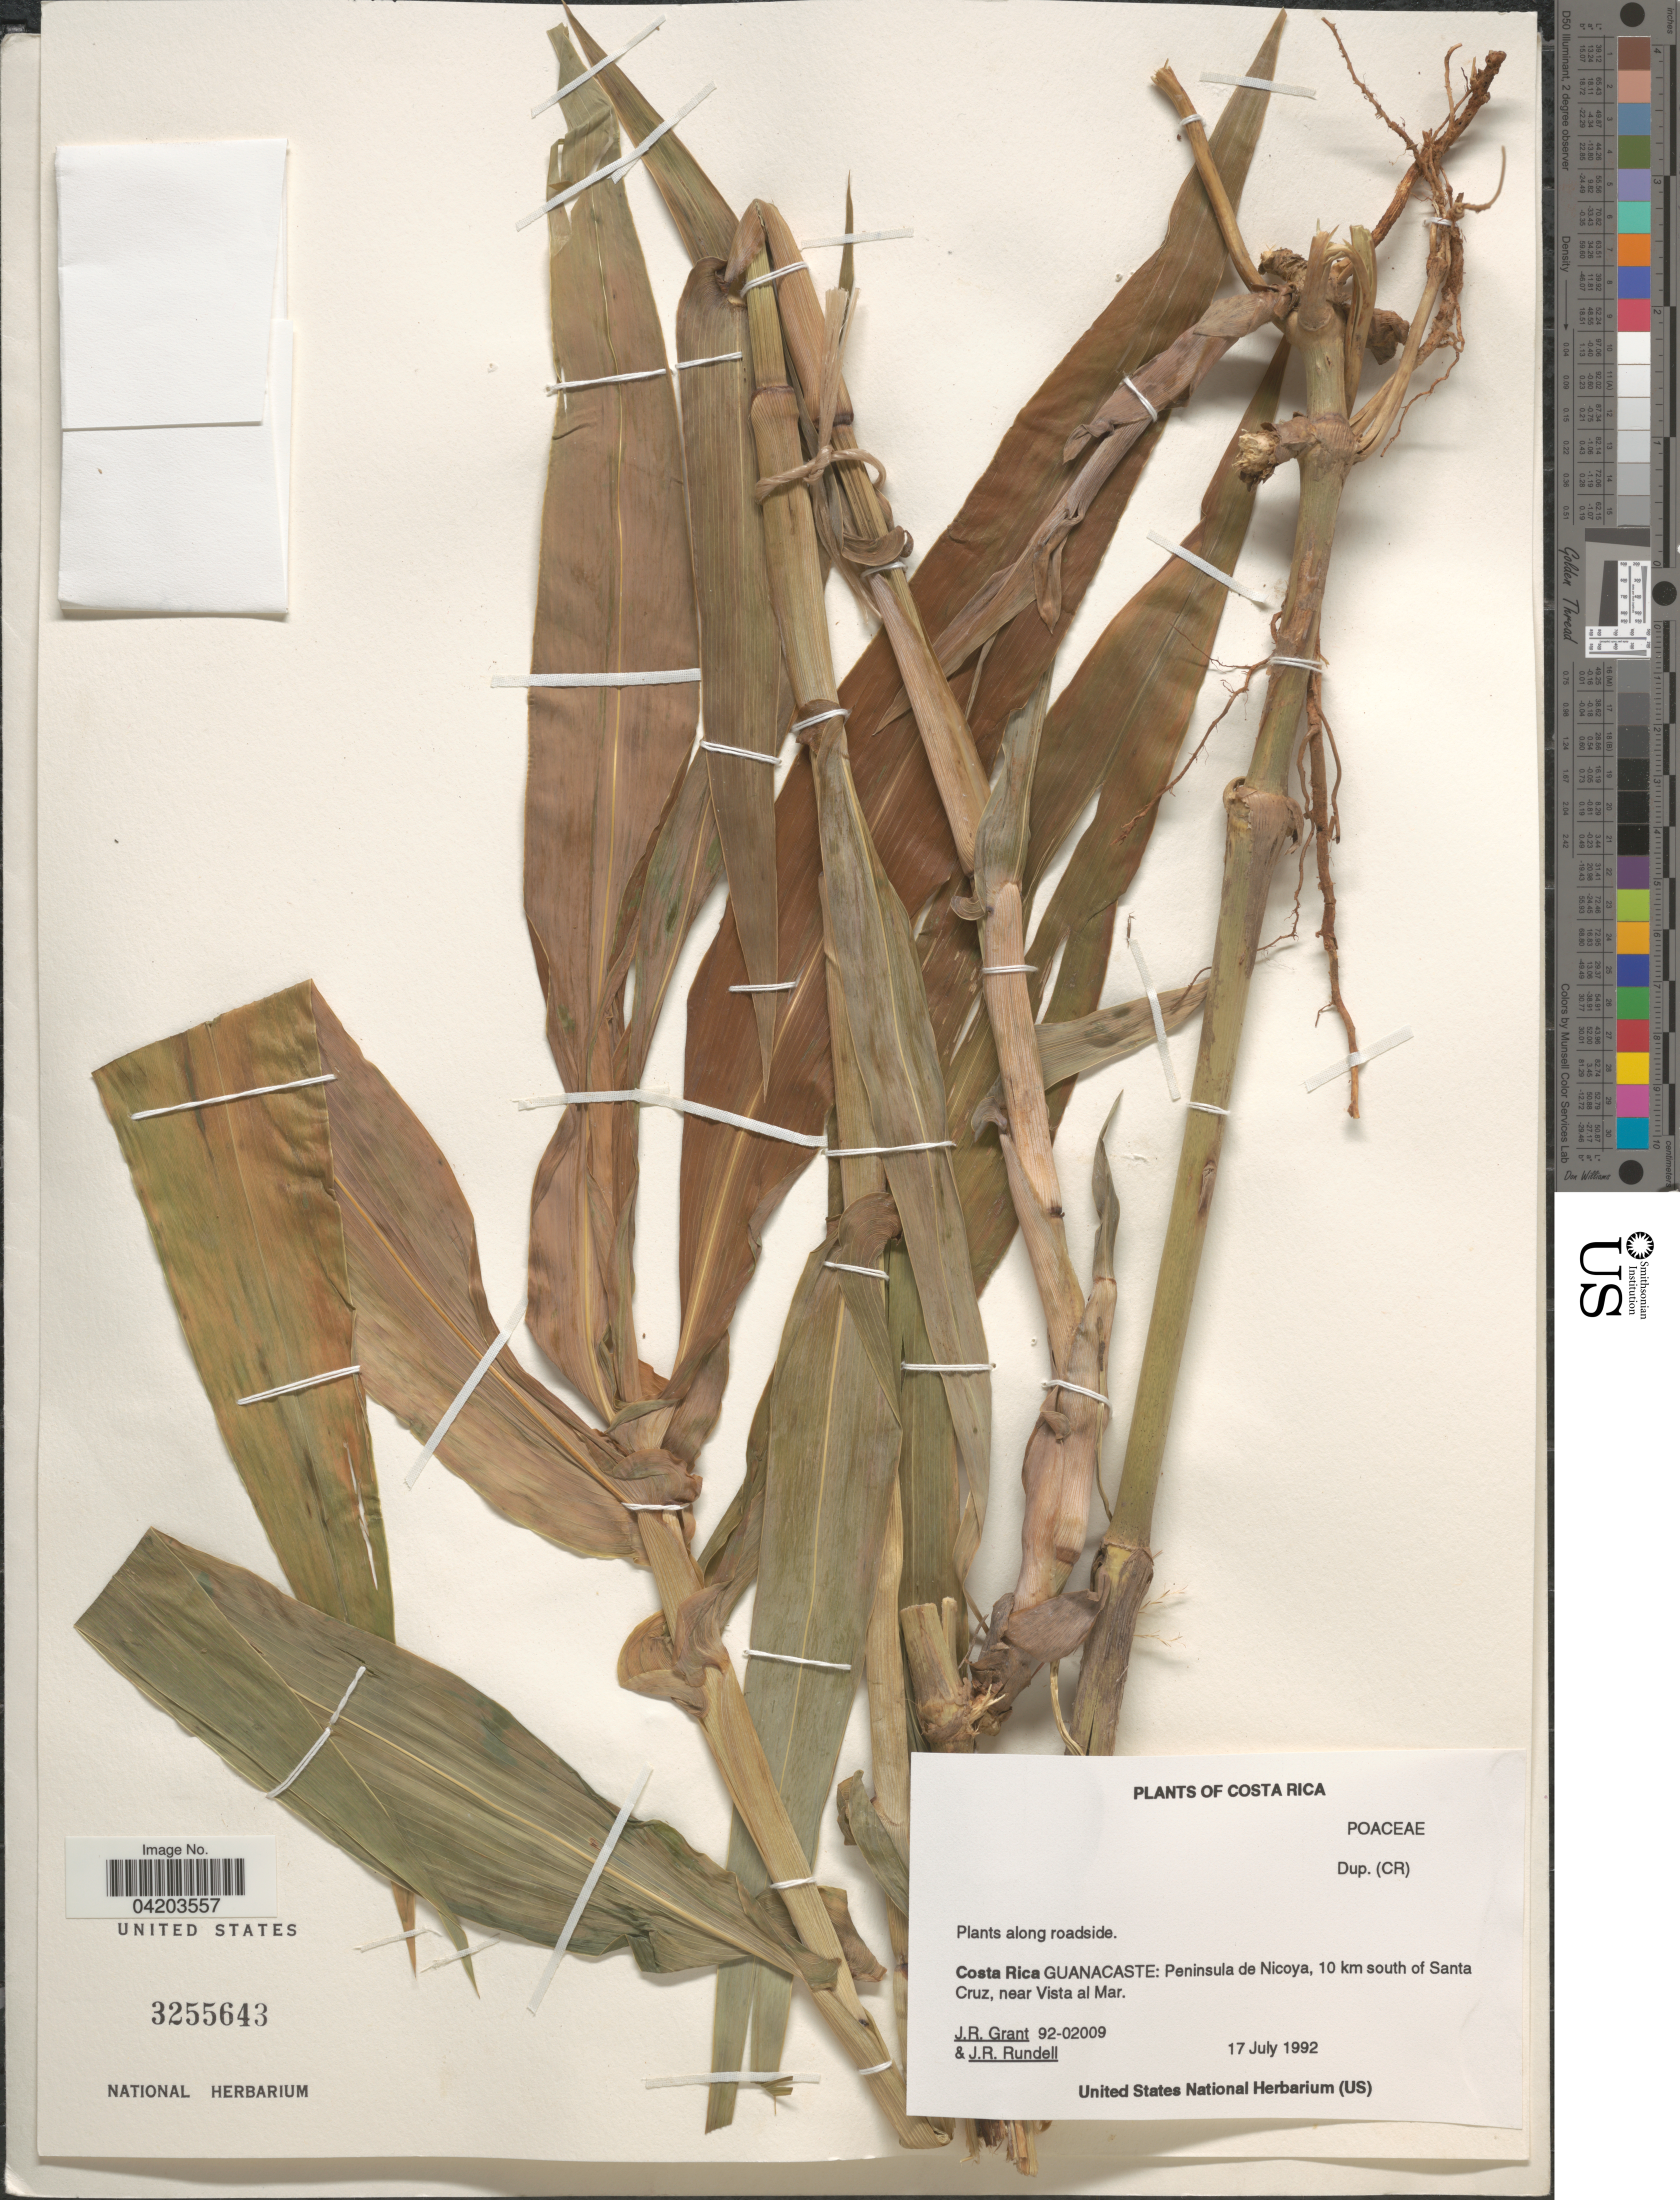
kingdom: Plantae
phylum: Tracheophyta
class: Liliopsida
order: Poales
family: Poaceae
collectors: J. Grant & J. R. Rundell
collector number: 92-02009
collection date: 1992-07-17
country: Costa Rica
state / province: Guanacaste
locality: Peninsula de Nicoya, 10 km south of Santa Cruz, near Vista al Mar.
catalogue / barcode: US 3255643